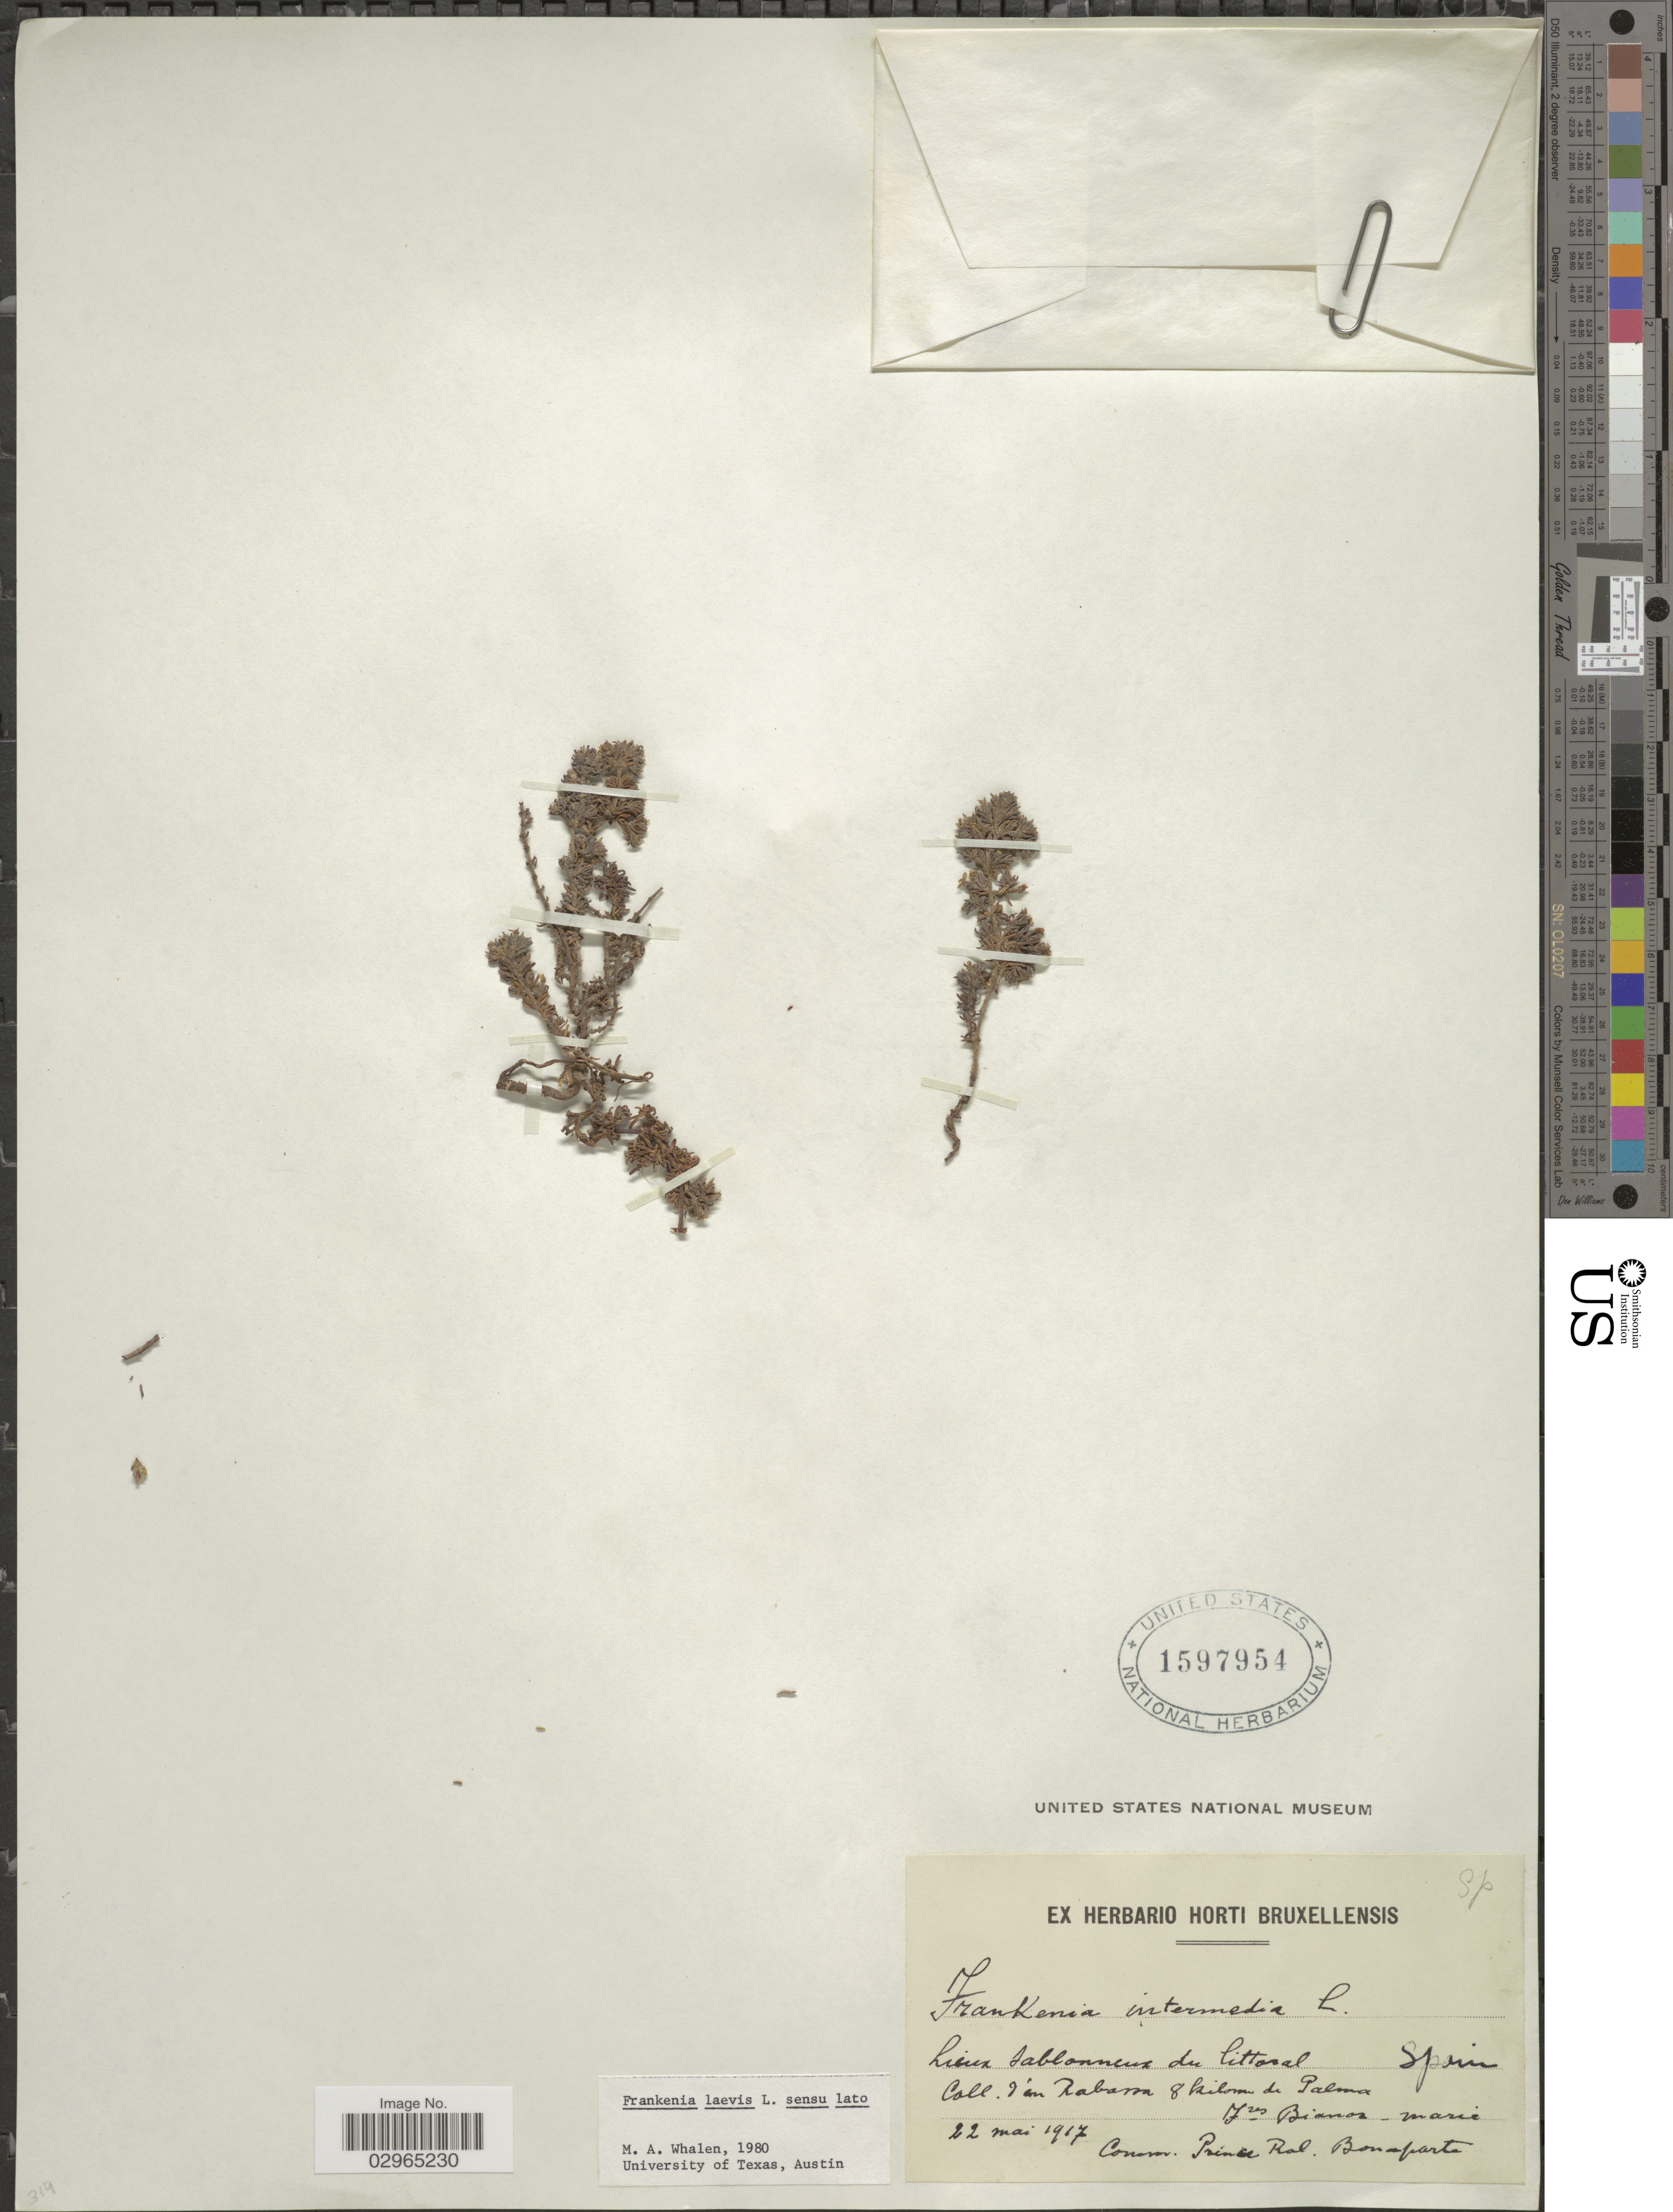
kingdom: Plantae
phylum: Tracheophyta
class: Magnoliopsida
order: Caryophyllales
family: Frankeniaceae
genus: Frankenia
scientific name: Frankenia laevis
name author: L.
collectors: ex herb. Horti Bruxellensis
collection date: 1917-05-22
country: Spain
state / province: Canarias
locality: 8 km de Palma.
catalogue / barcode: US 1597954